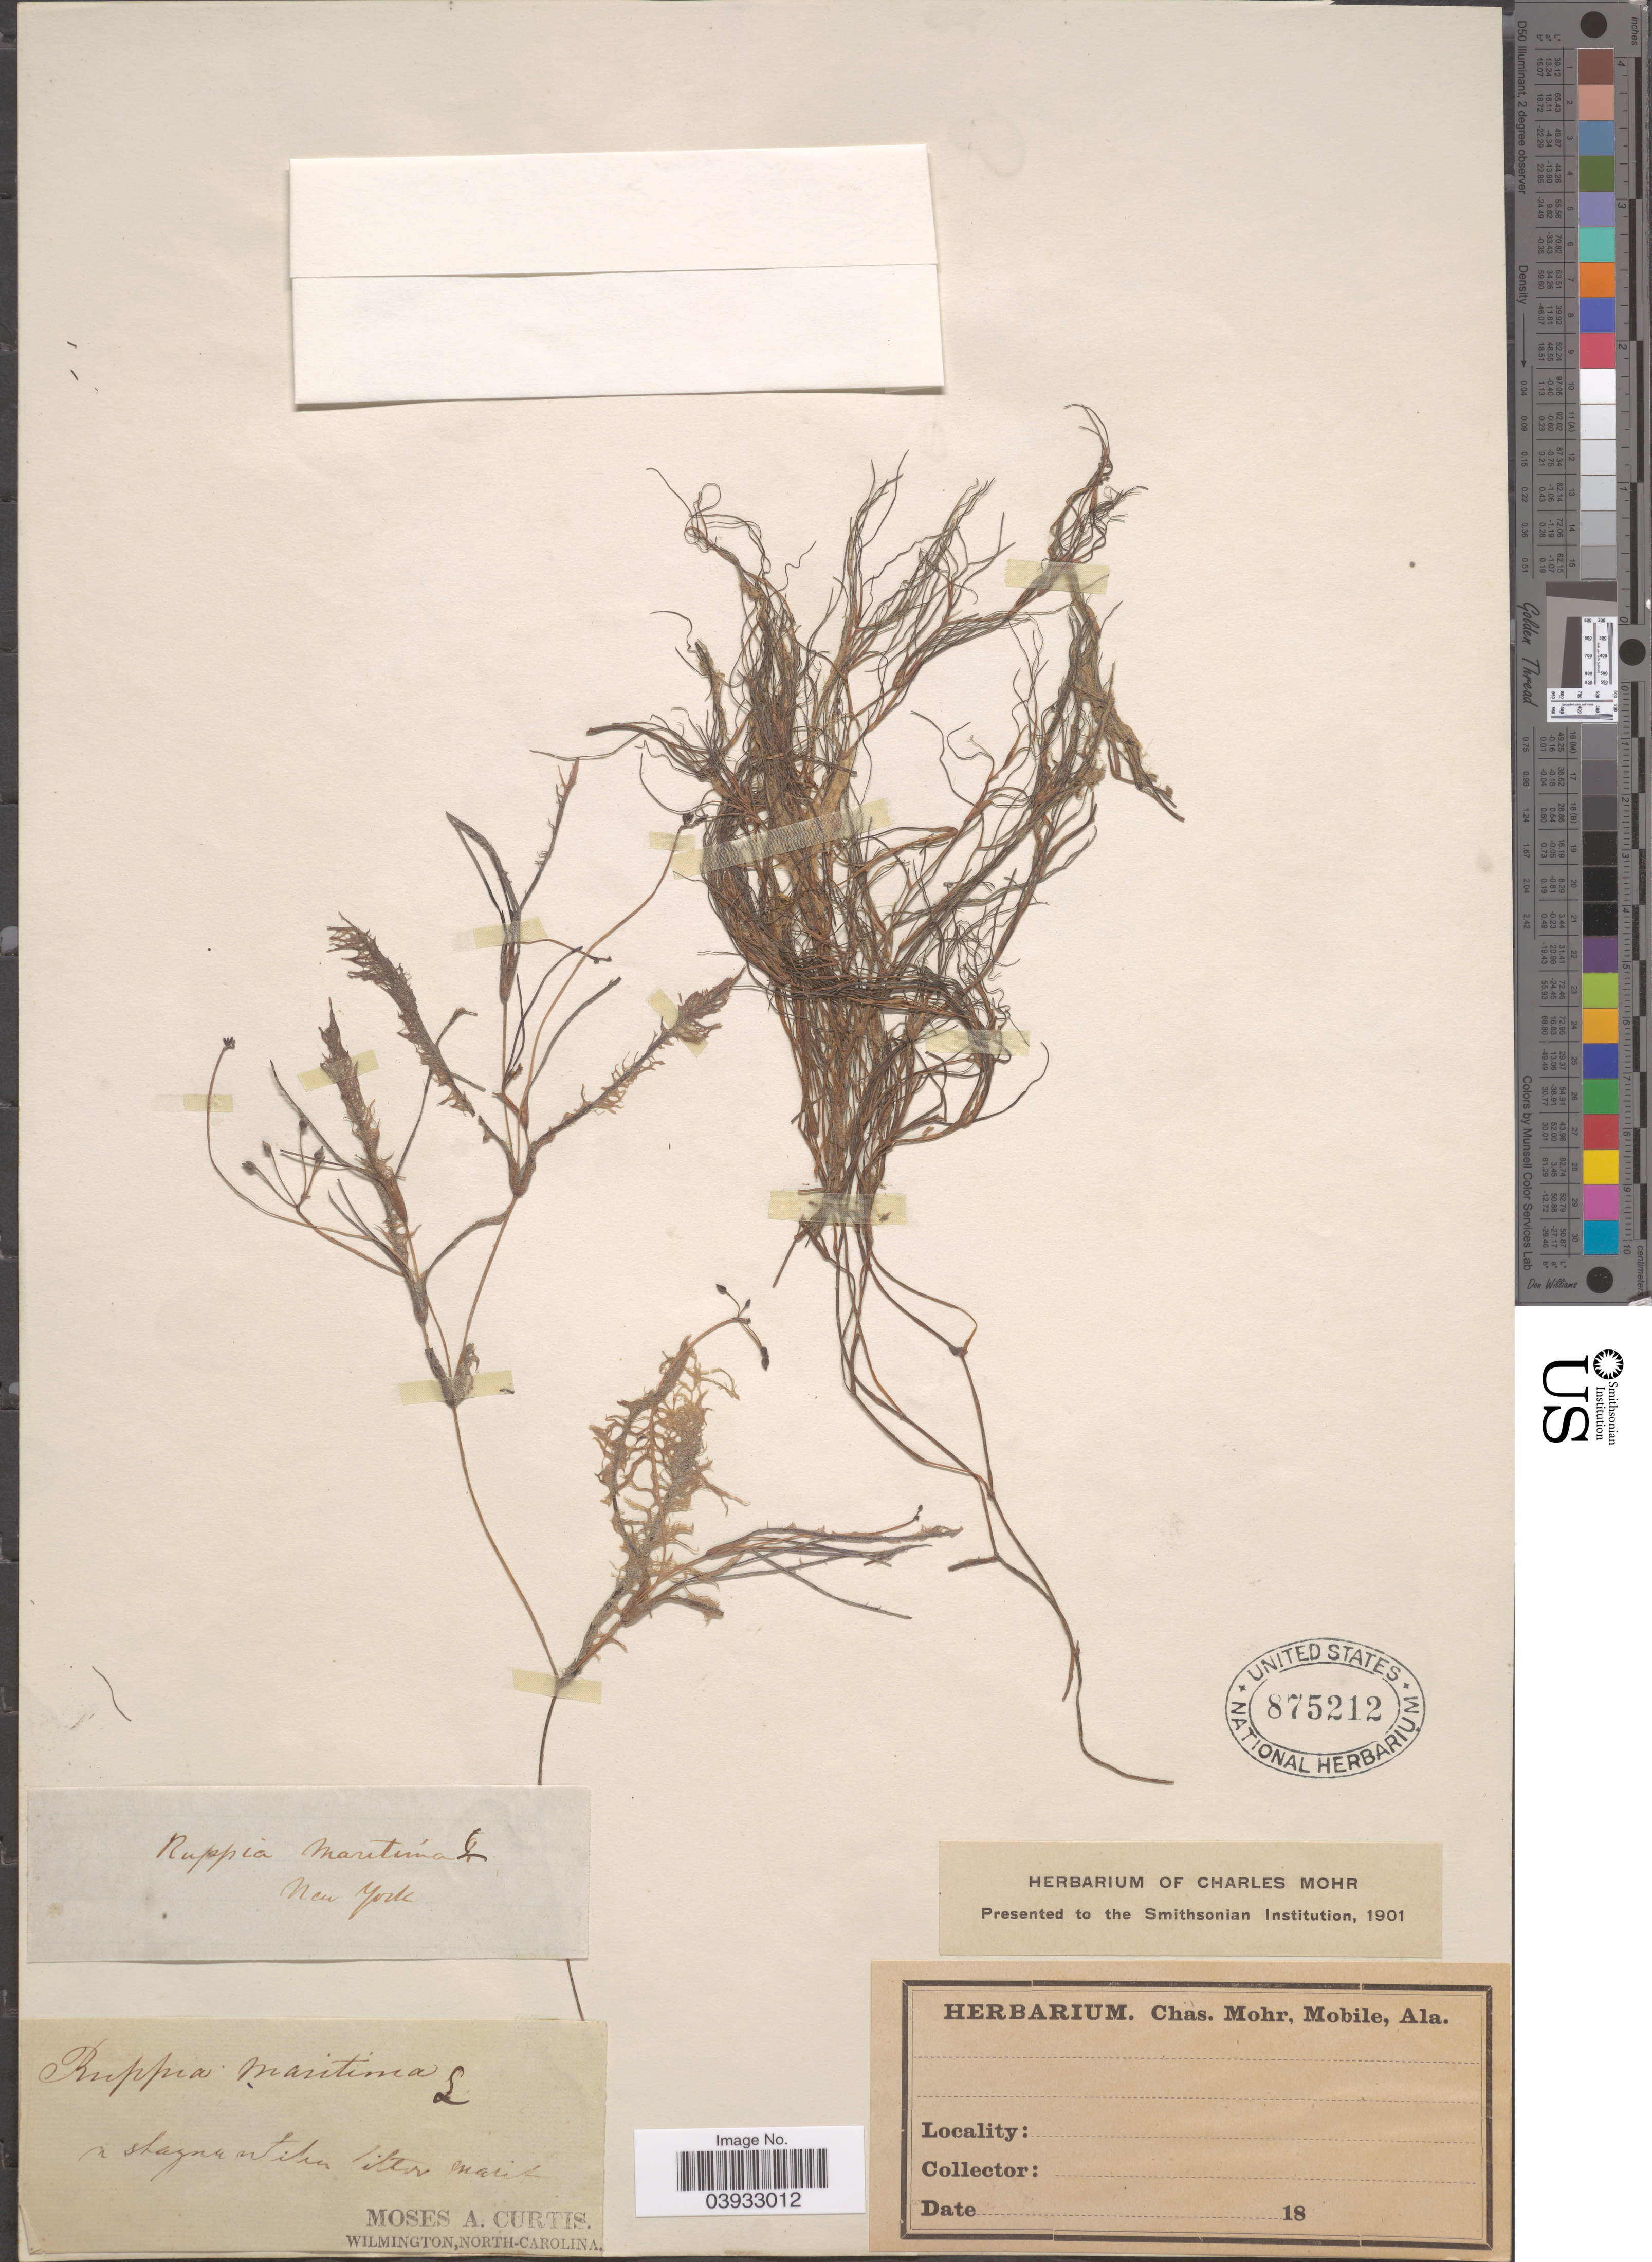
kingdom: Plantae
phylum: Tracheophyta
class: Liliopsida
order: Alismatales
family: Ruppiaceae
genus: Ruppia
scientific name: Ruppia maritima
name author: L.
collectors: M. A. Curtis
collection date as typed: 18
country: United States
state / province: New York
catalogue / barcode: US 875212